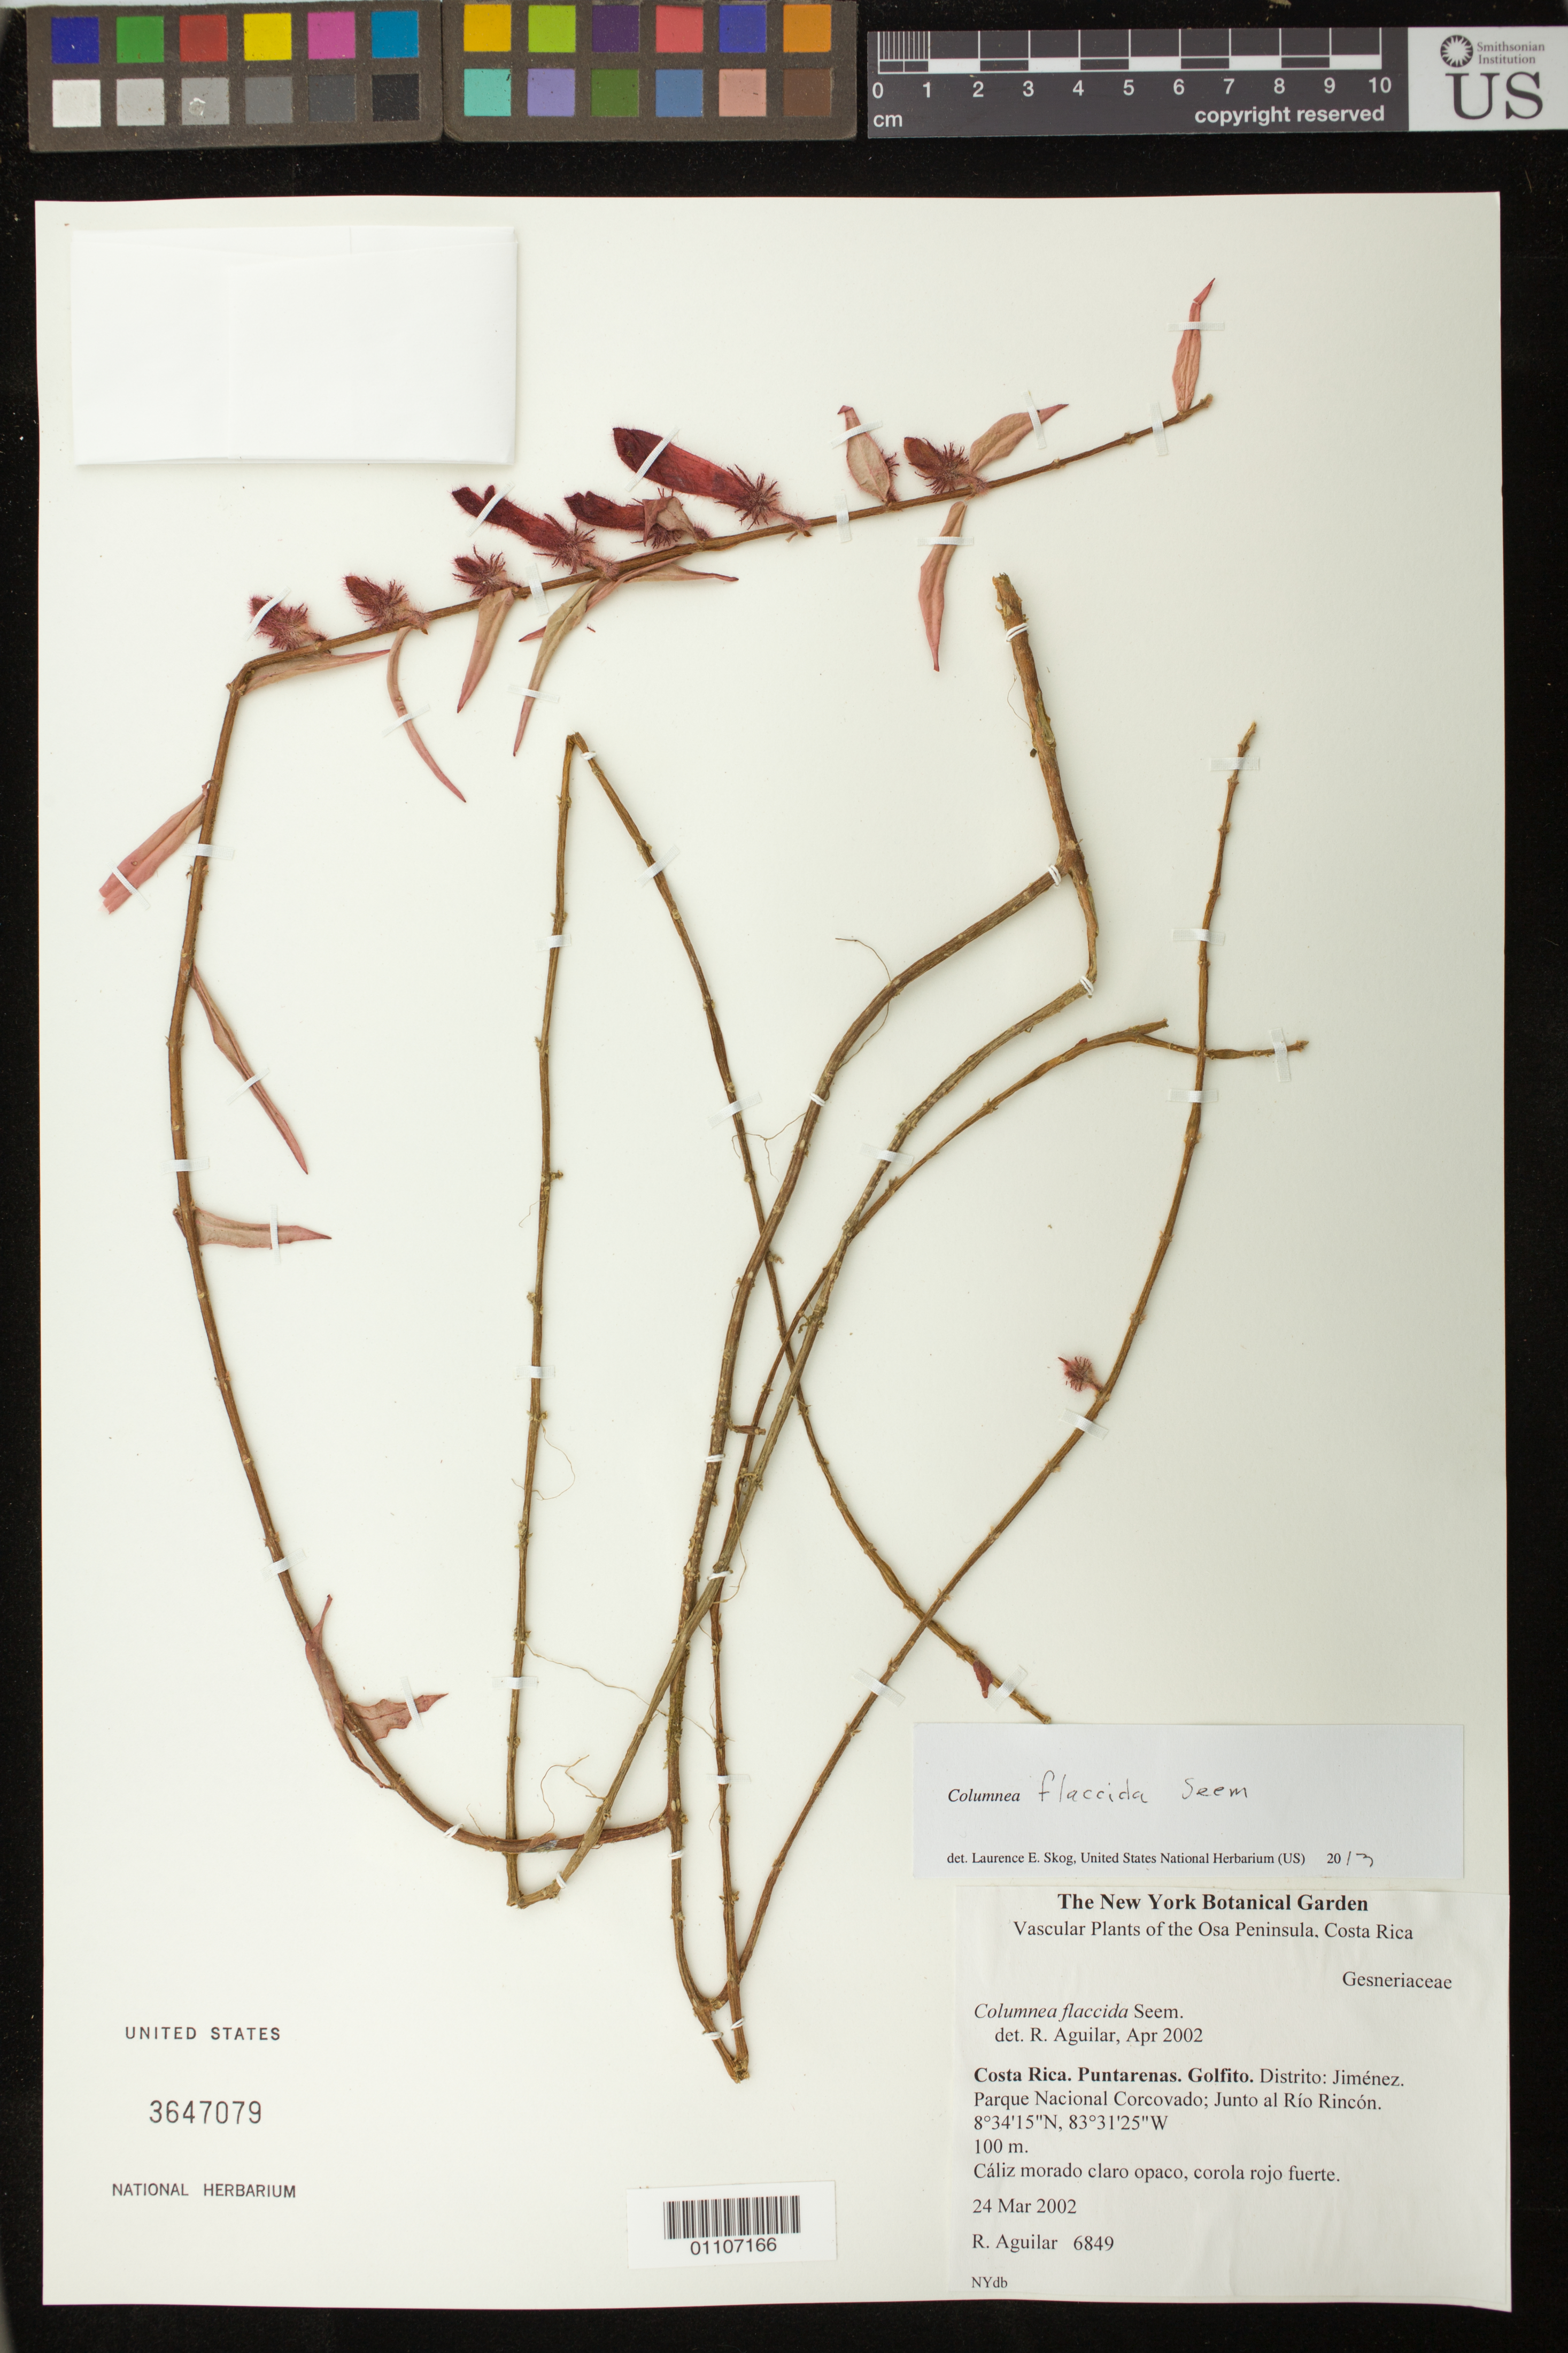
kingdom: Plantae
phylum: Tracheophyta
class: Magnoliopsida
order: Lamiales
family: Gesneriaceae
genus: Columnea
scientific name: Columnea flaccida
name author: Seem.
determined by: Skog, Laurence E.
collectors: R. Aguilar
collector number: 6849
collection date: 2002-03-24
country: Costa Rica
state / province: Puntarenas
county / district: Jimenez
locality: Parque Nacional Corcovado, Junto al Rio Rincon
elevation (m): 100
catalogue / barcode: US 3647079